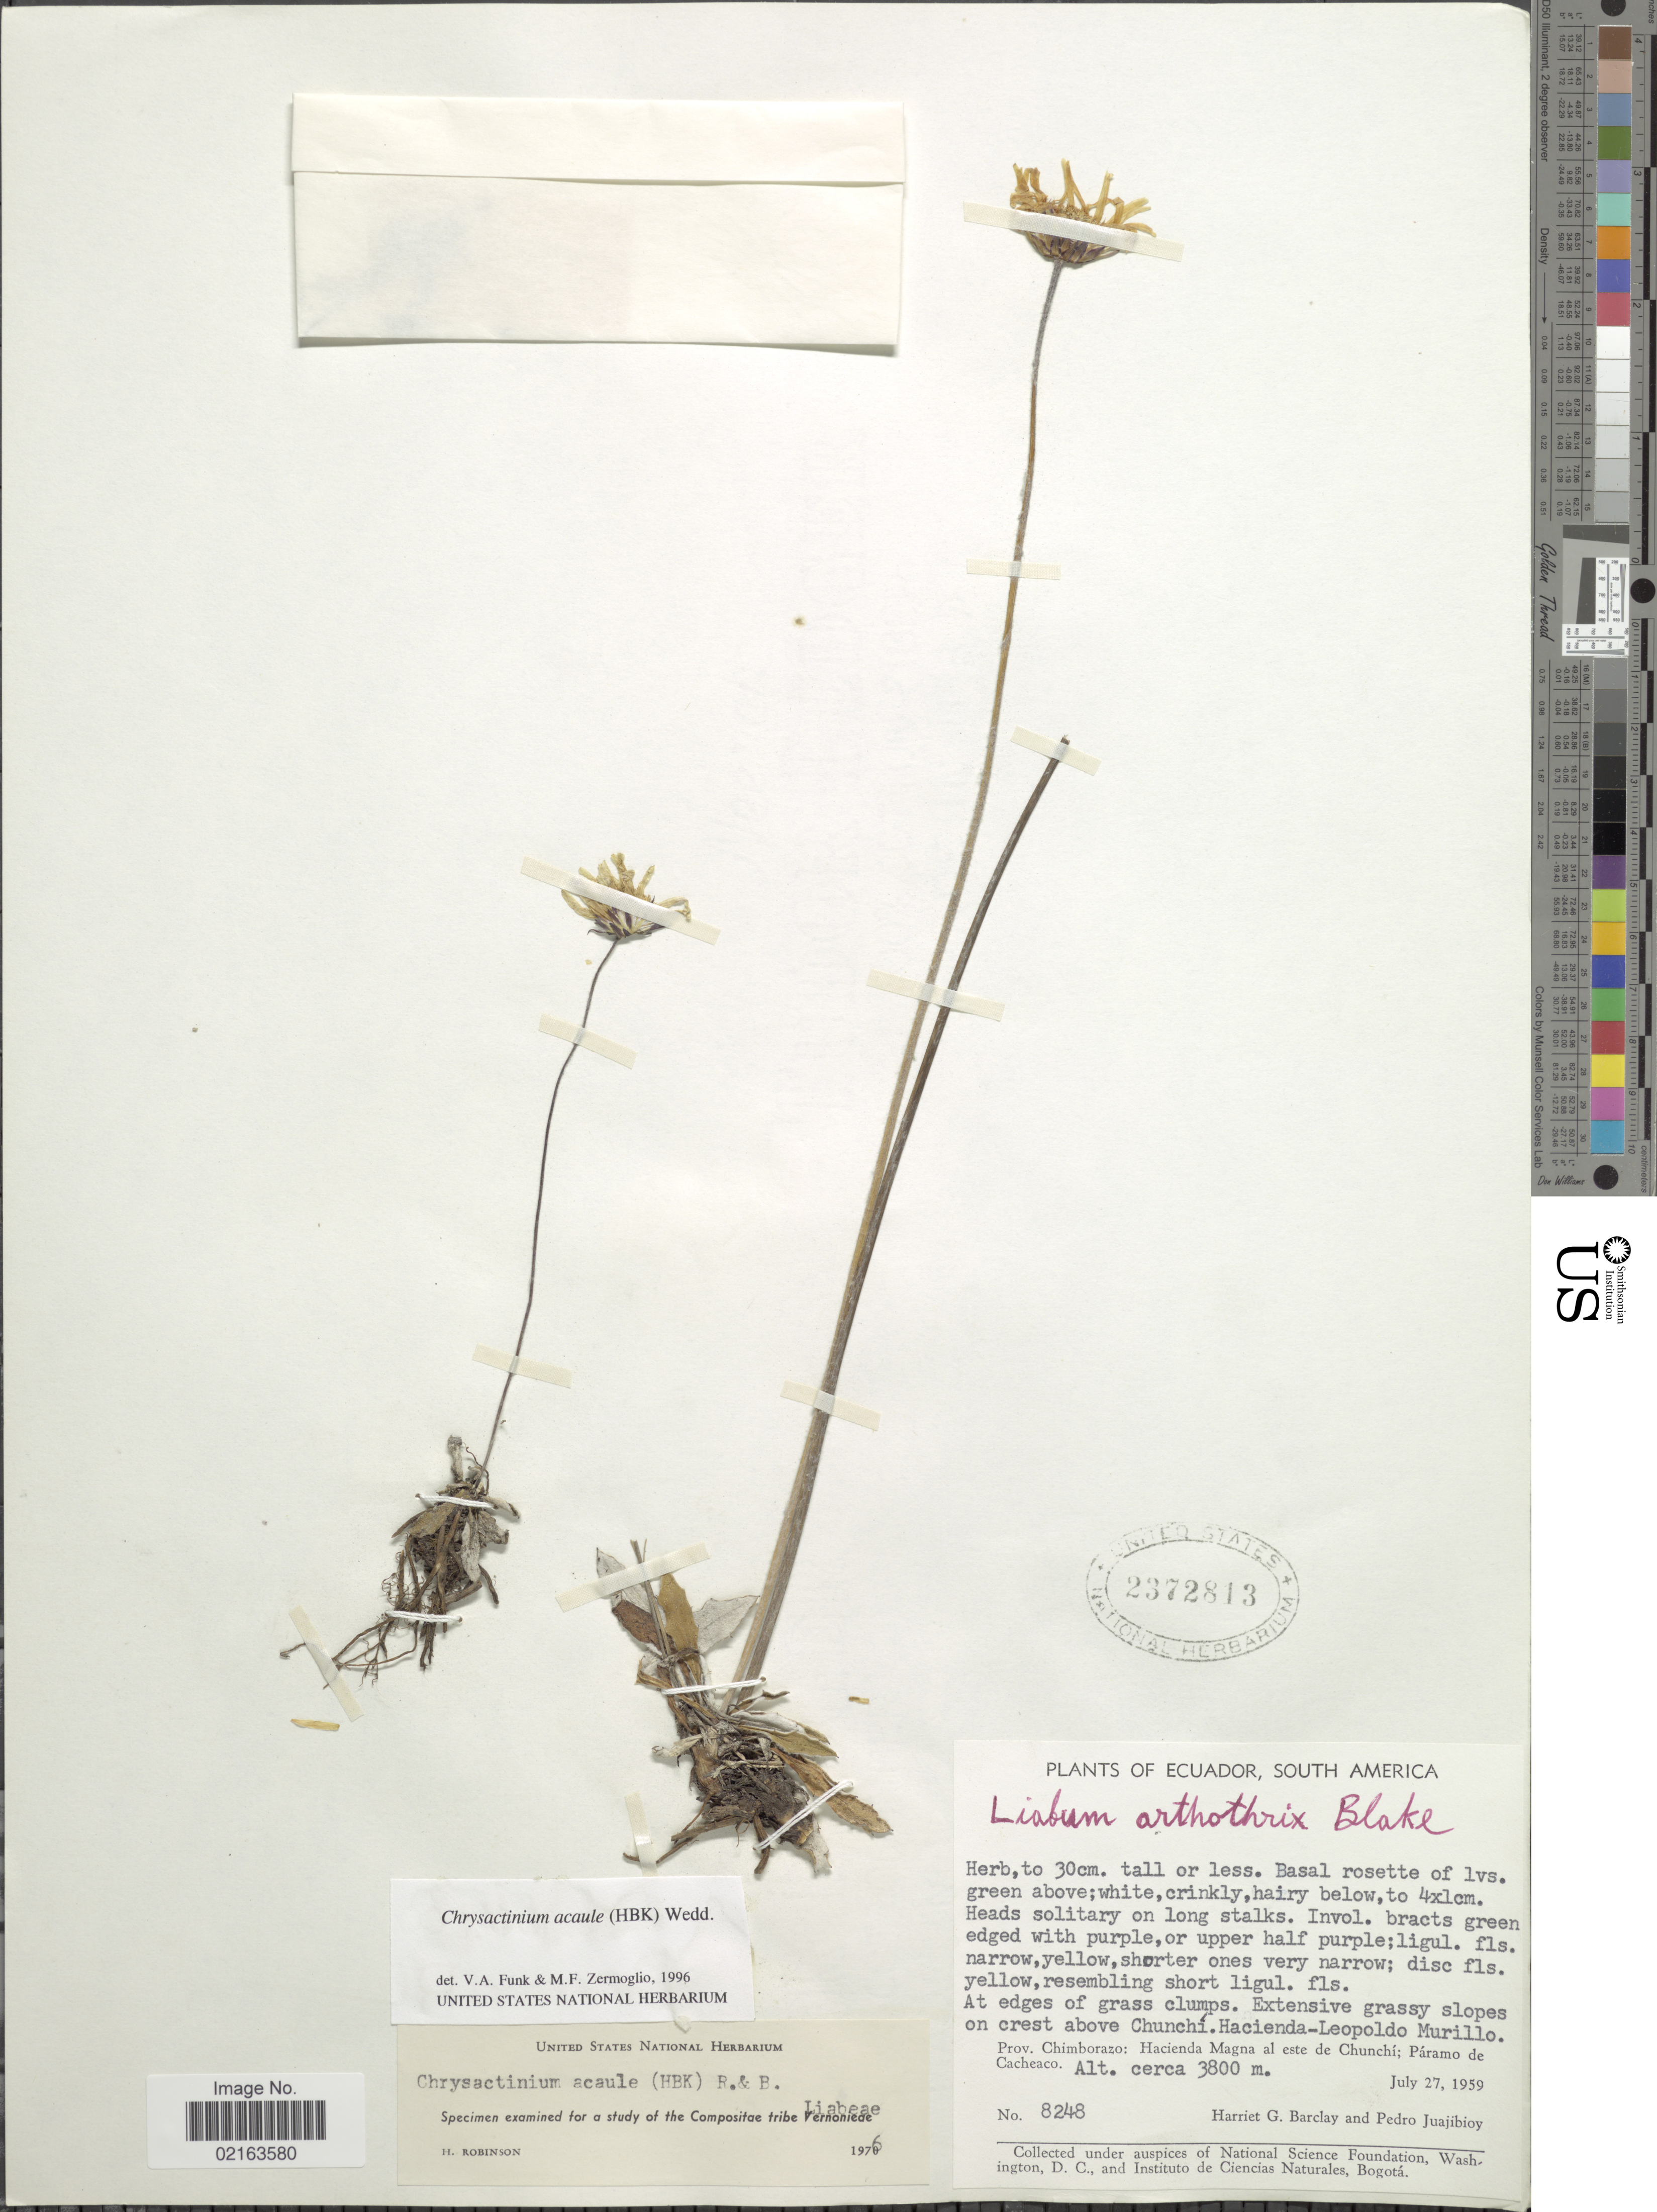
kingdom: Plantae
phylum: Tracheophyta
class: Magnoliopsida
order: Asterales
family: Asteraceae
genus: Chrysactinium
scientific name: Chrysactinium acaule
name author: (Kunth) Wedd.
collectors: H. G. Barclay & P. Juajibioy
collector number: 8248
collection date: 1959-07-27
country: Ecuador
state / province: Chimborazo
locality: Extensive grassy slopes on crest above Chunchí. Hacienda-Leopoldo Murillo. Prov. Chimborazo: Hacienda Magna al este de Chunchí; Páramo de Cacheaco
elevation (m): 3800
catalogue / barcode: US 2372813